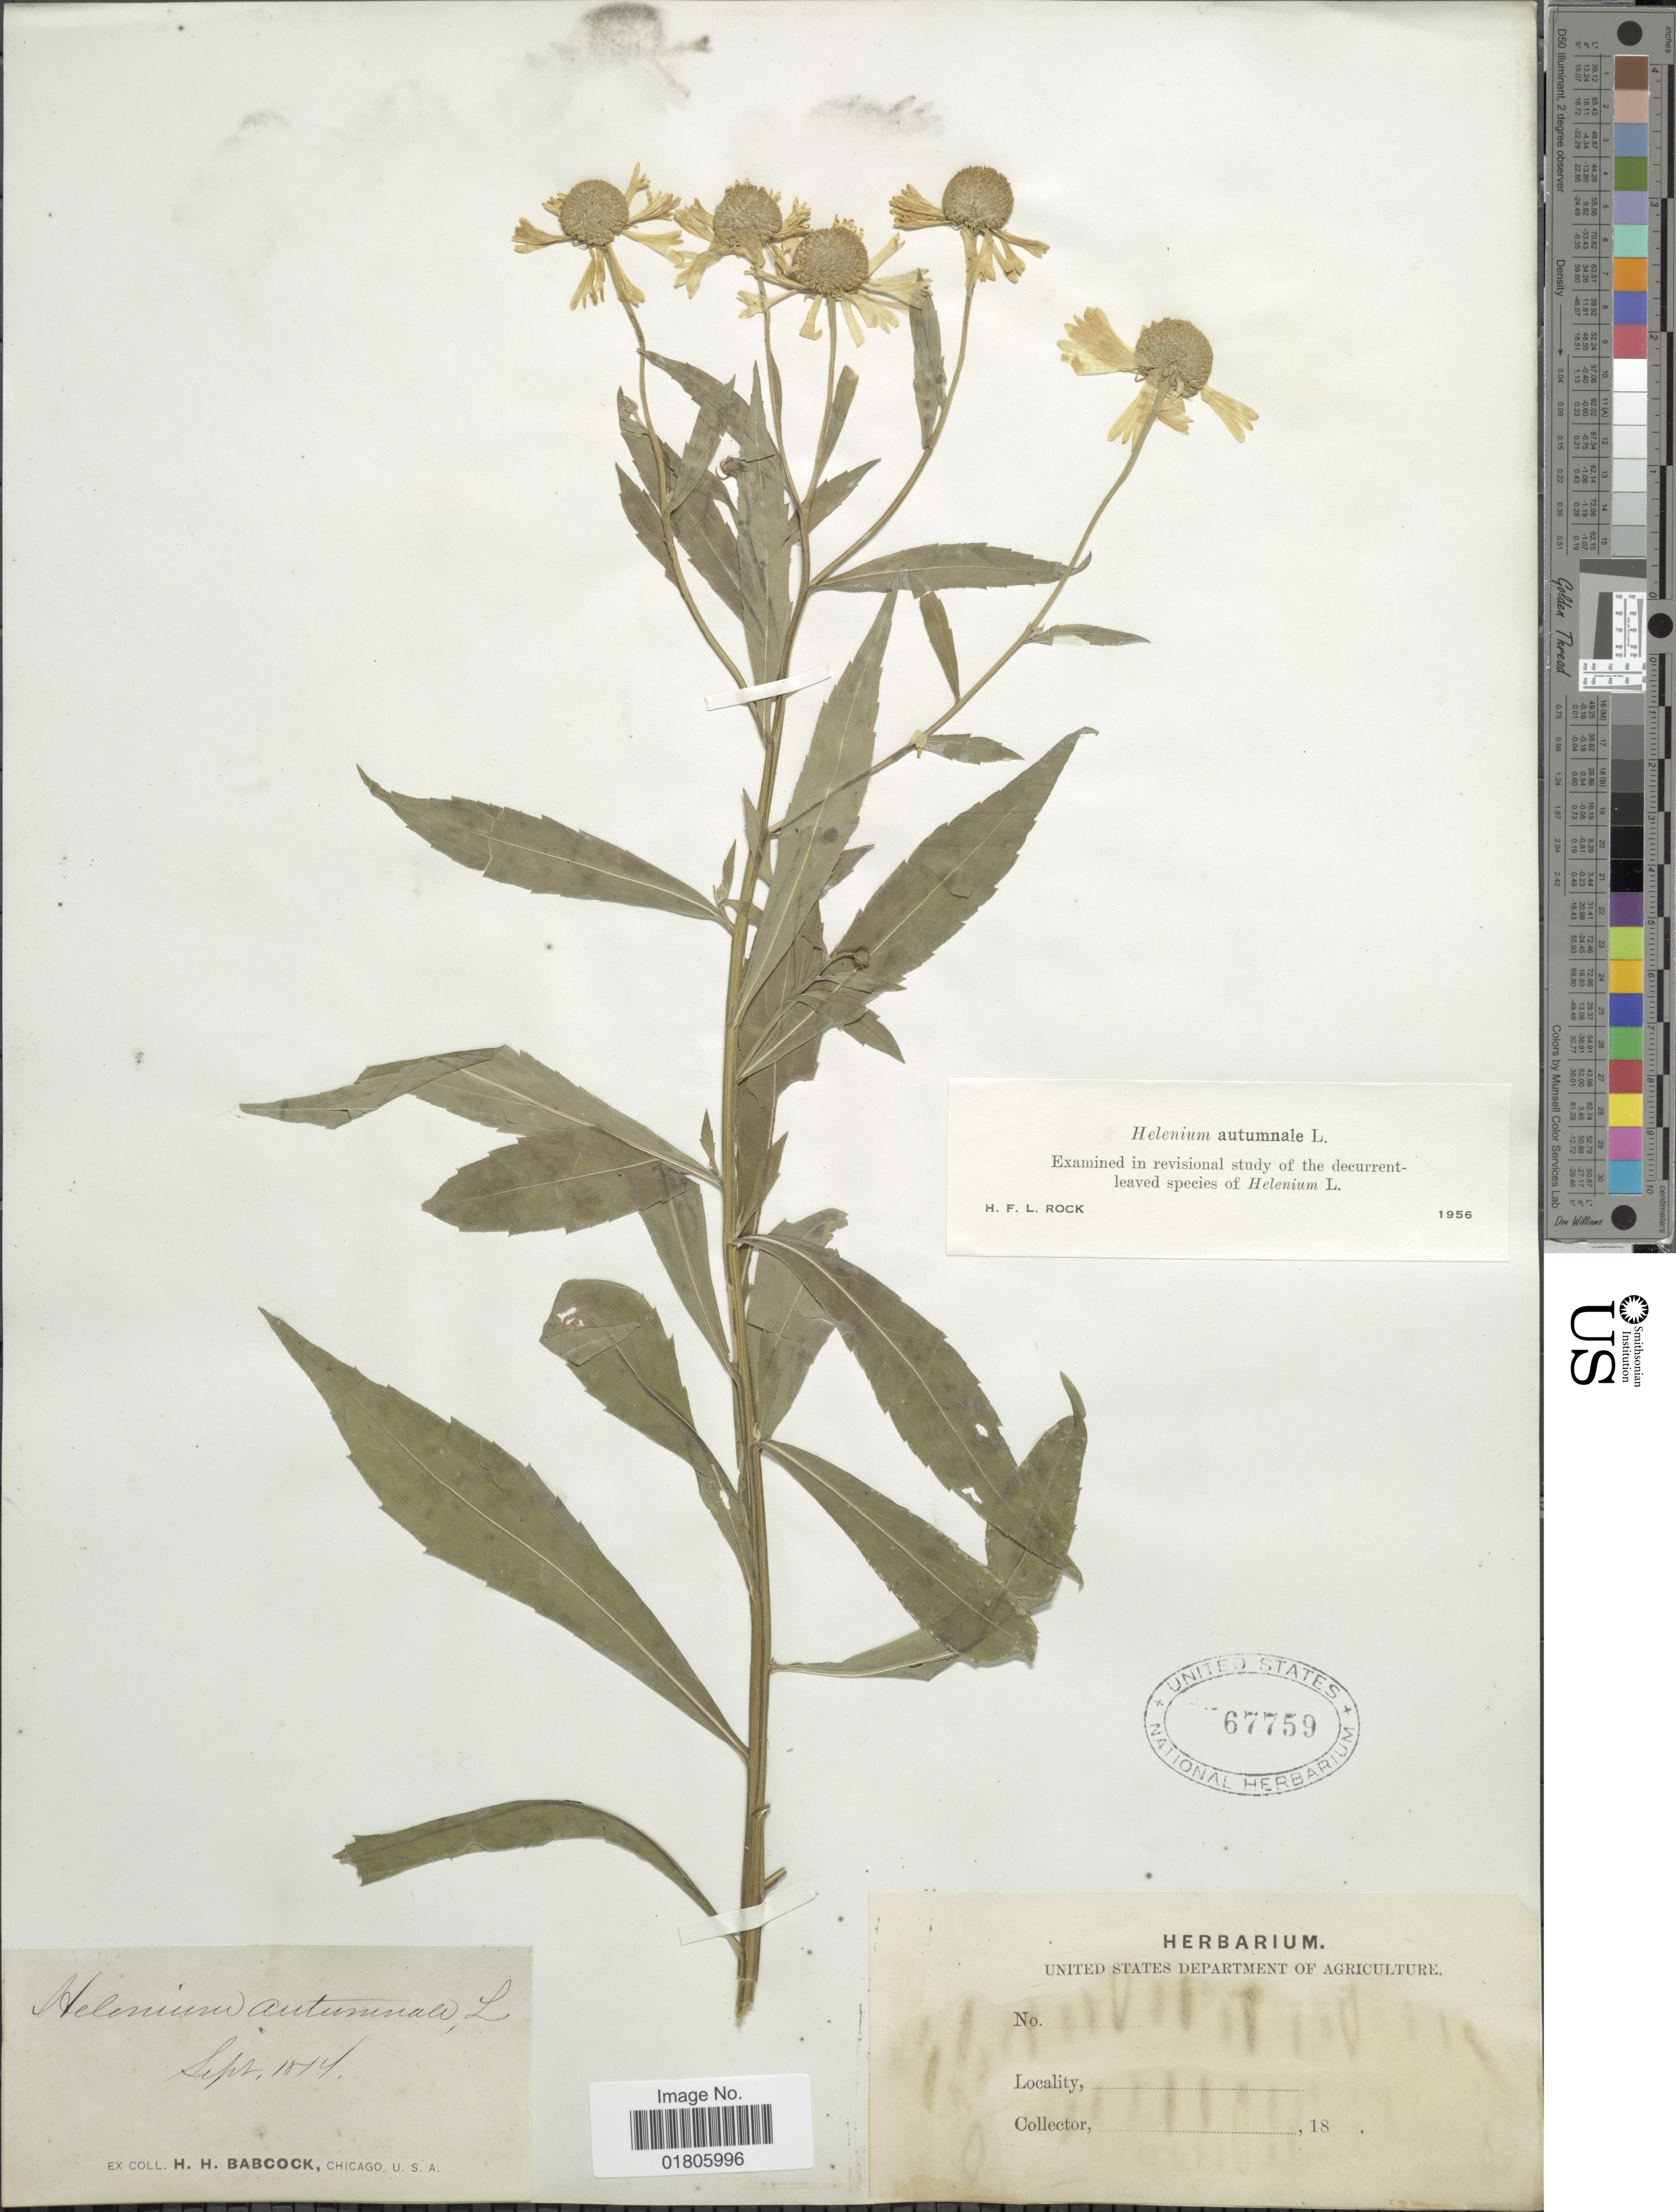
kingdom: Plantae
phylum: Tracheophyta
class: Magnoliopsida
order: Asterales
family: Asteraceae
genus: Helenium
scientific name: Helenium autumnale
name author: L.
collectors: H. Babcock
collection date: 1814-09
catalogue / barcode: US 67759